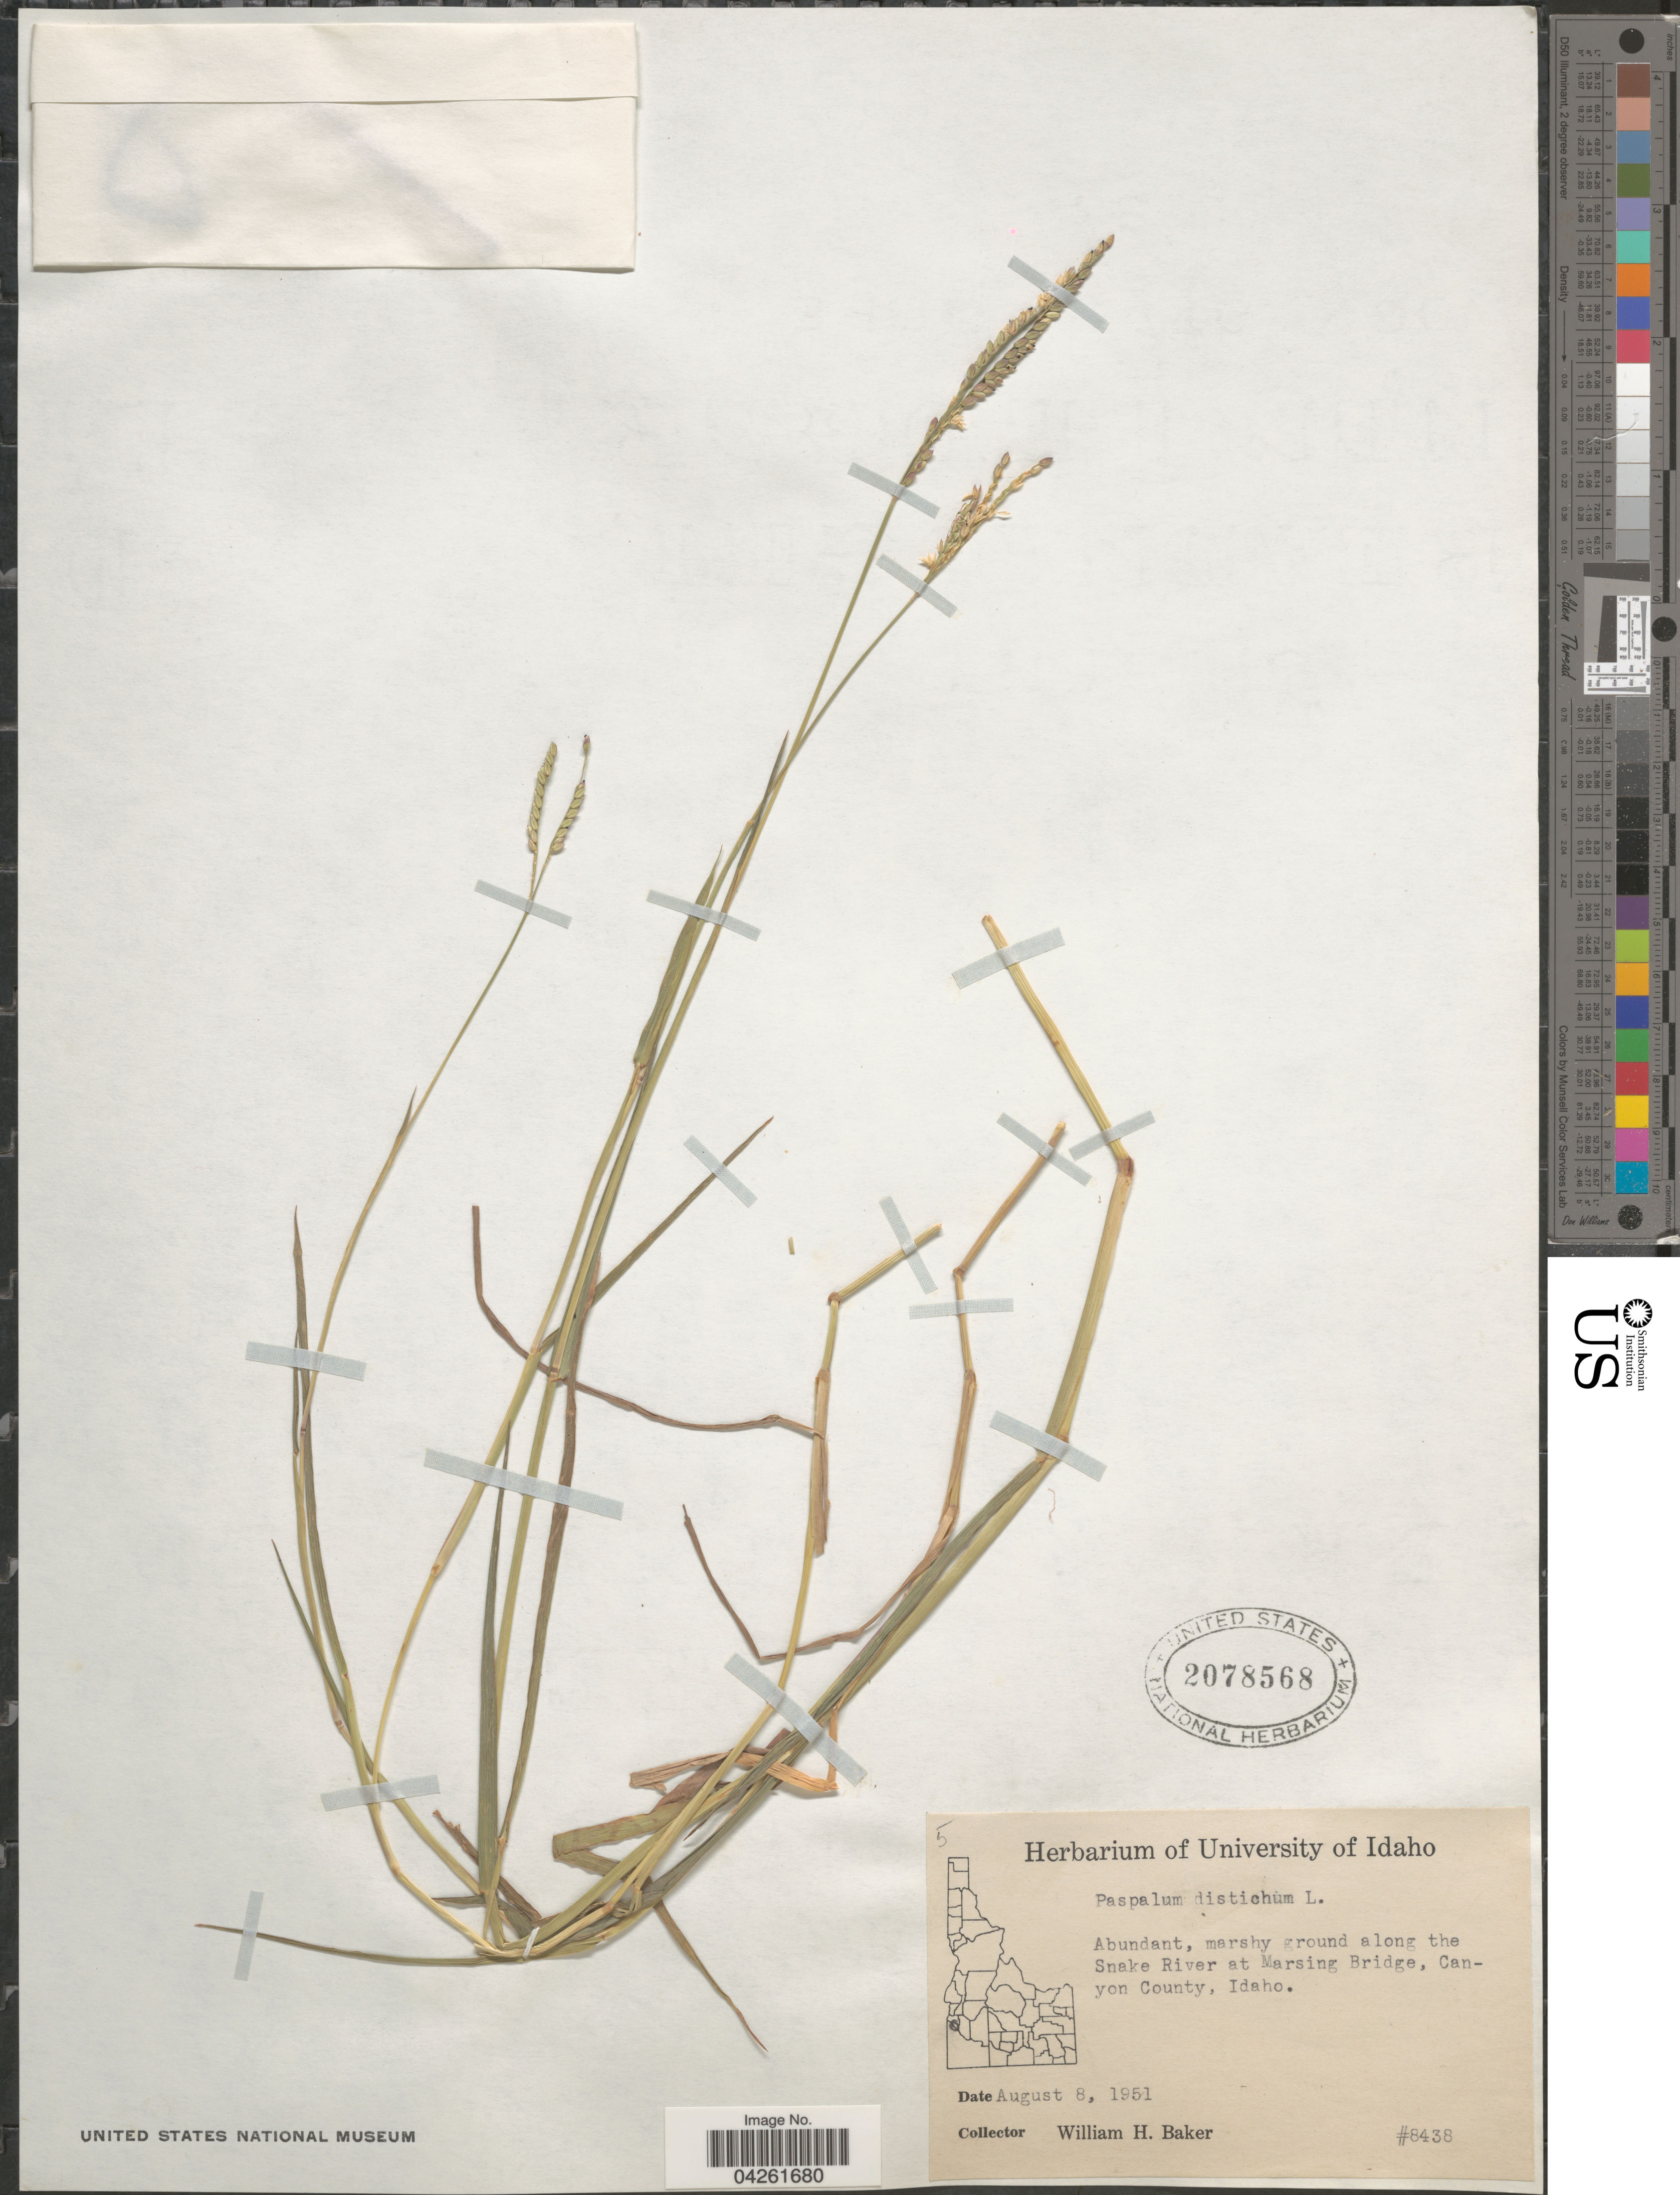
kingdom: Plantae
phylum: Tracheophyta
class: Liliopsida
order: Poales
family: Poaceae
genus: Paspalum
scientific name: Paspalum distichum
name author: L.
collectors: W. H. Baker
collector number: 8438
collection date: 1951-08-08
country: United States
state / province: Idaho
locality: Abundant, marshy ground along the Snake River at Marsing Bridge, Canyon County.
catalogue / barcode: US 2078568